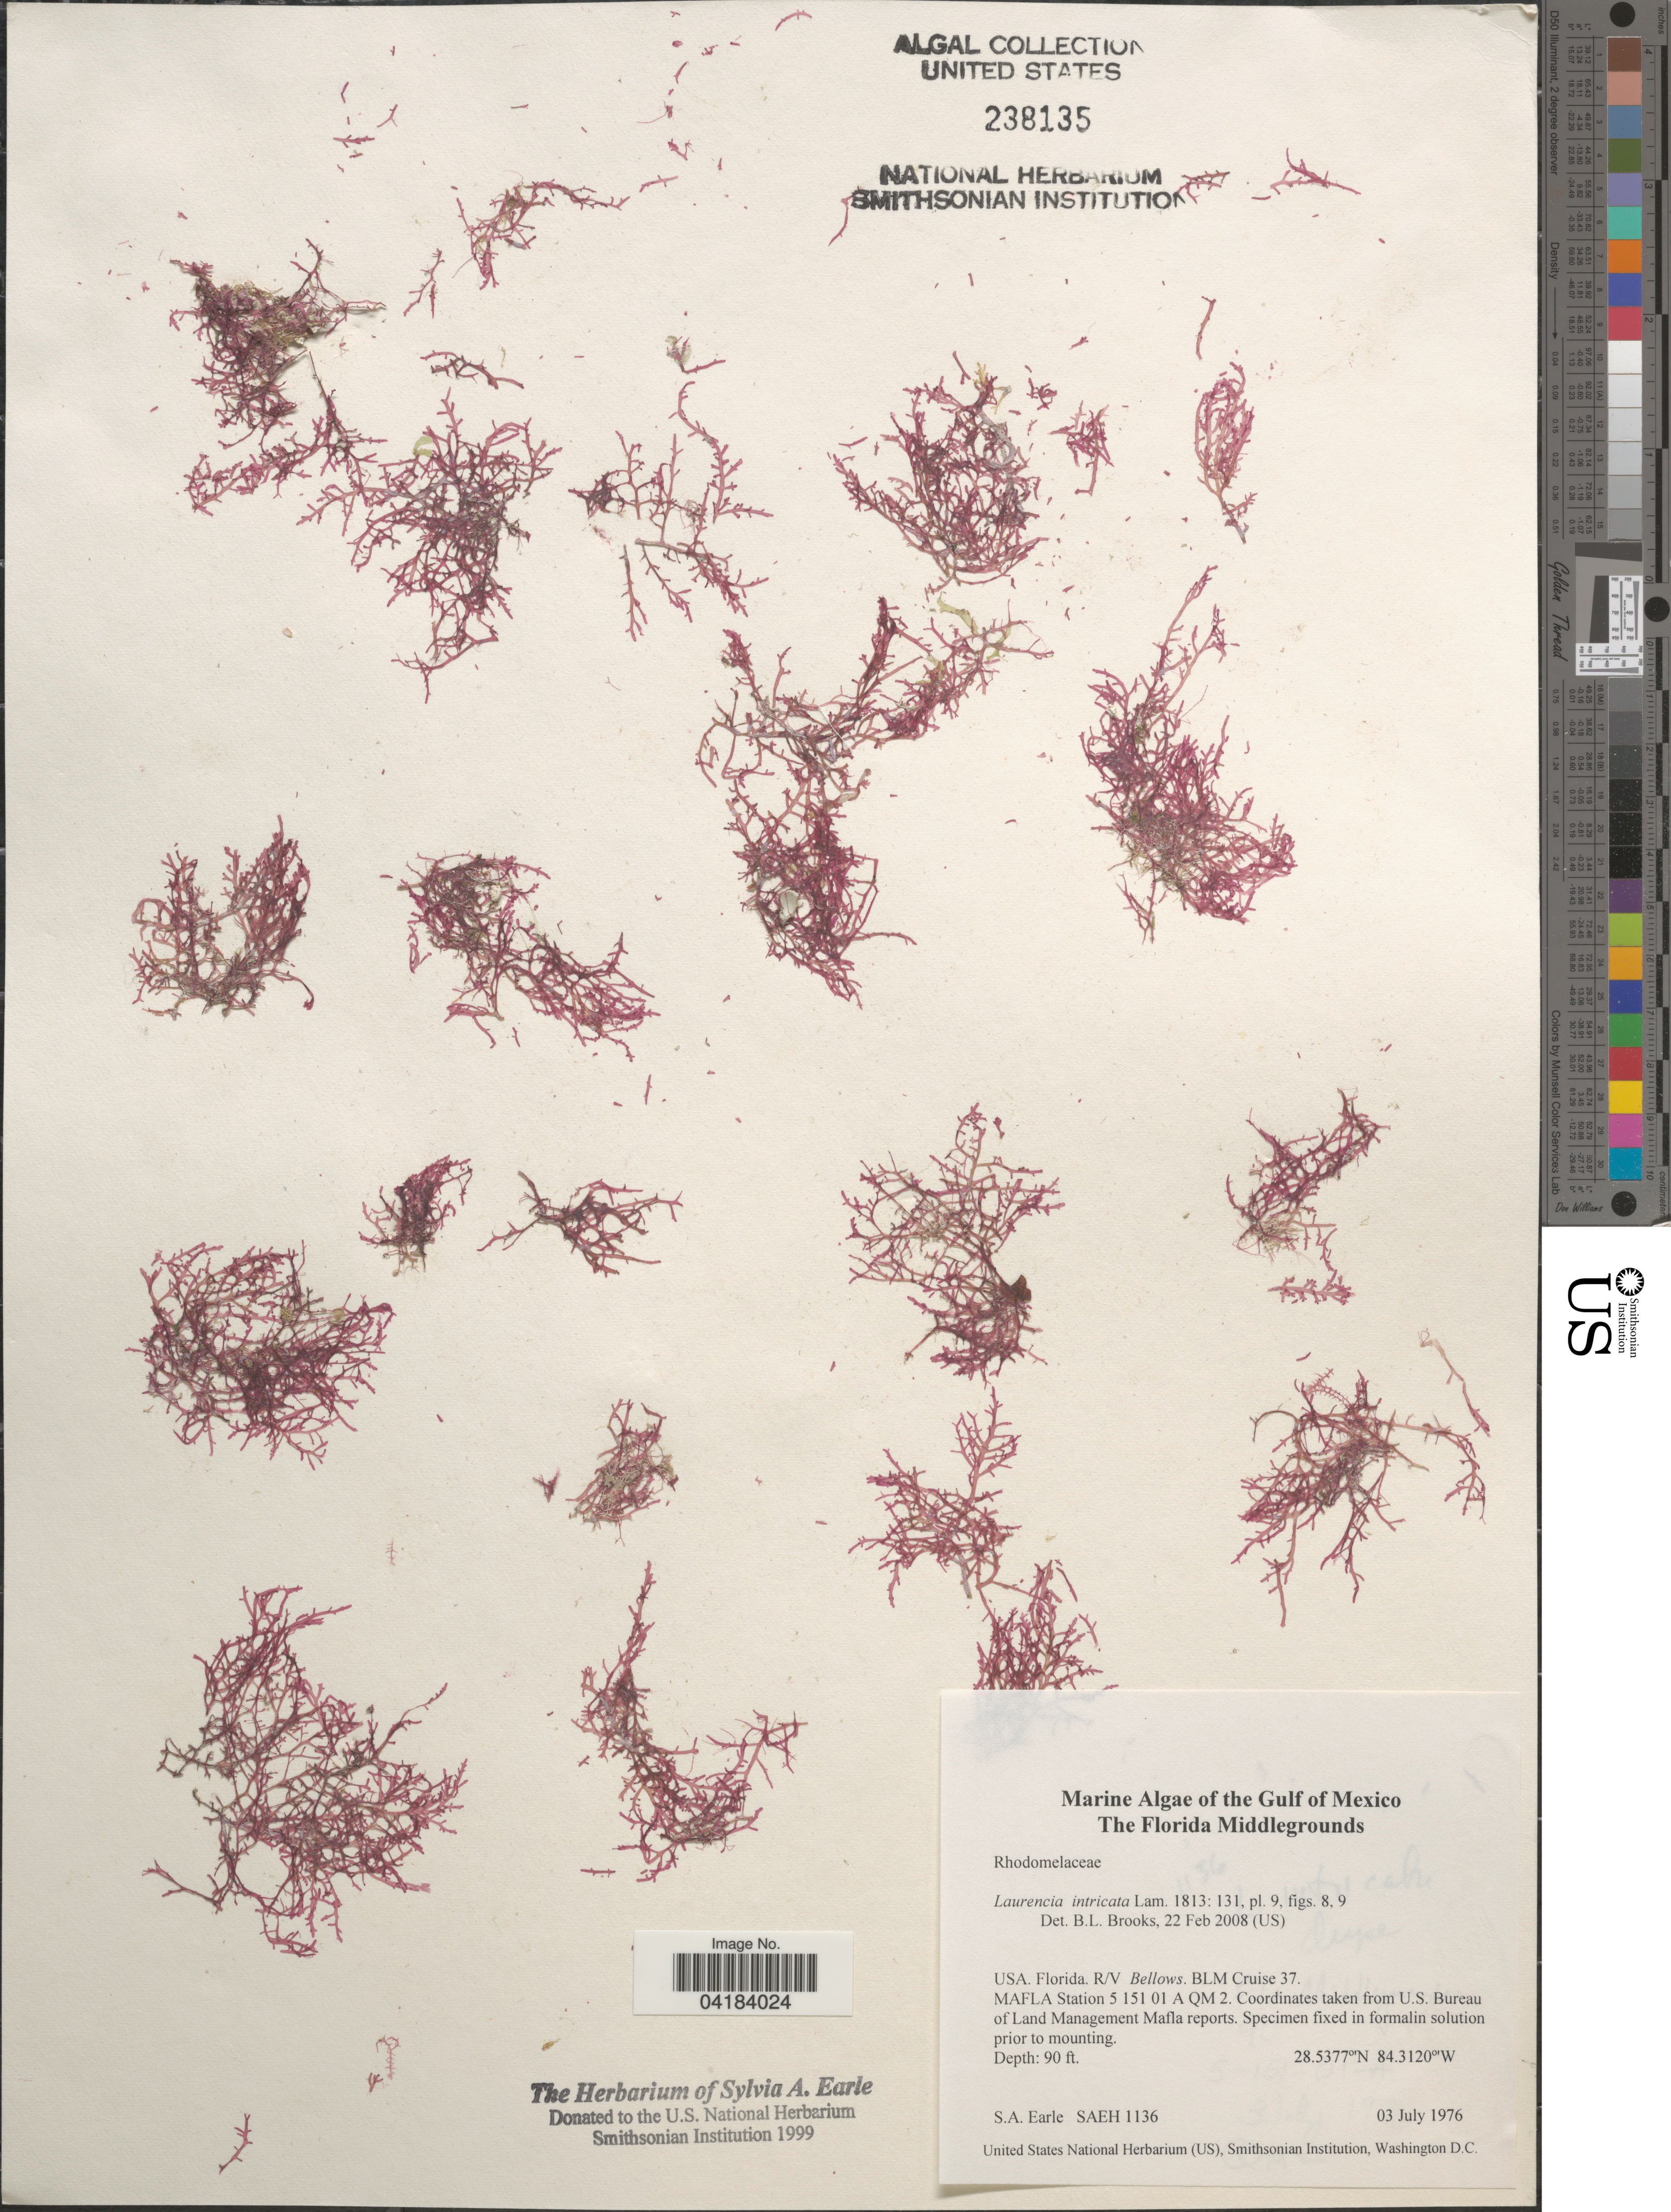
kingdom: Plantae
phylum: Rhodophyta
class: Florideophyceae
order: Ceramiales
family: Rhodomelaceae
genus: Laurencia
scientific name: Laurencia intricata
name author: J.V.Lamouroux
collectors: S. A. Earle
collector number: SAEH1136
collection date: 1976-07-03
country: United States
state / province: Florida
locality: The Gulf of Mexico. The Florida Middlegrounds. R/V Bellows. BLM Cruise 37. MAFLA Station 5 151 01 A QM 2.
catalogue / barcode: US 238135